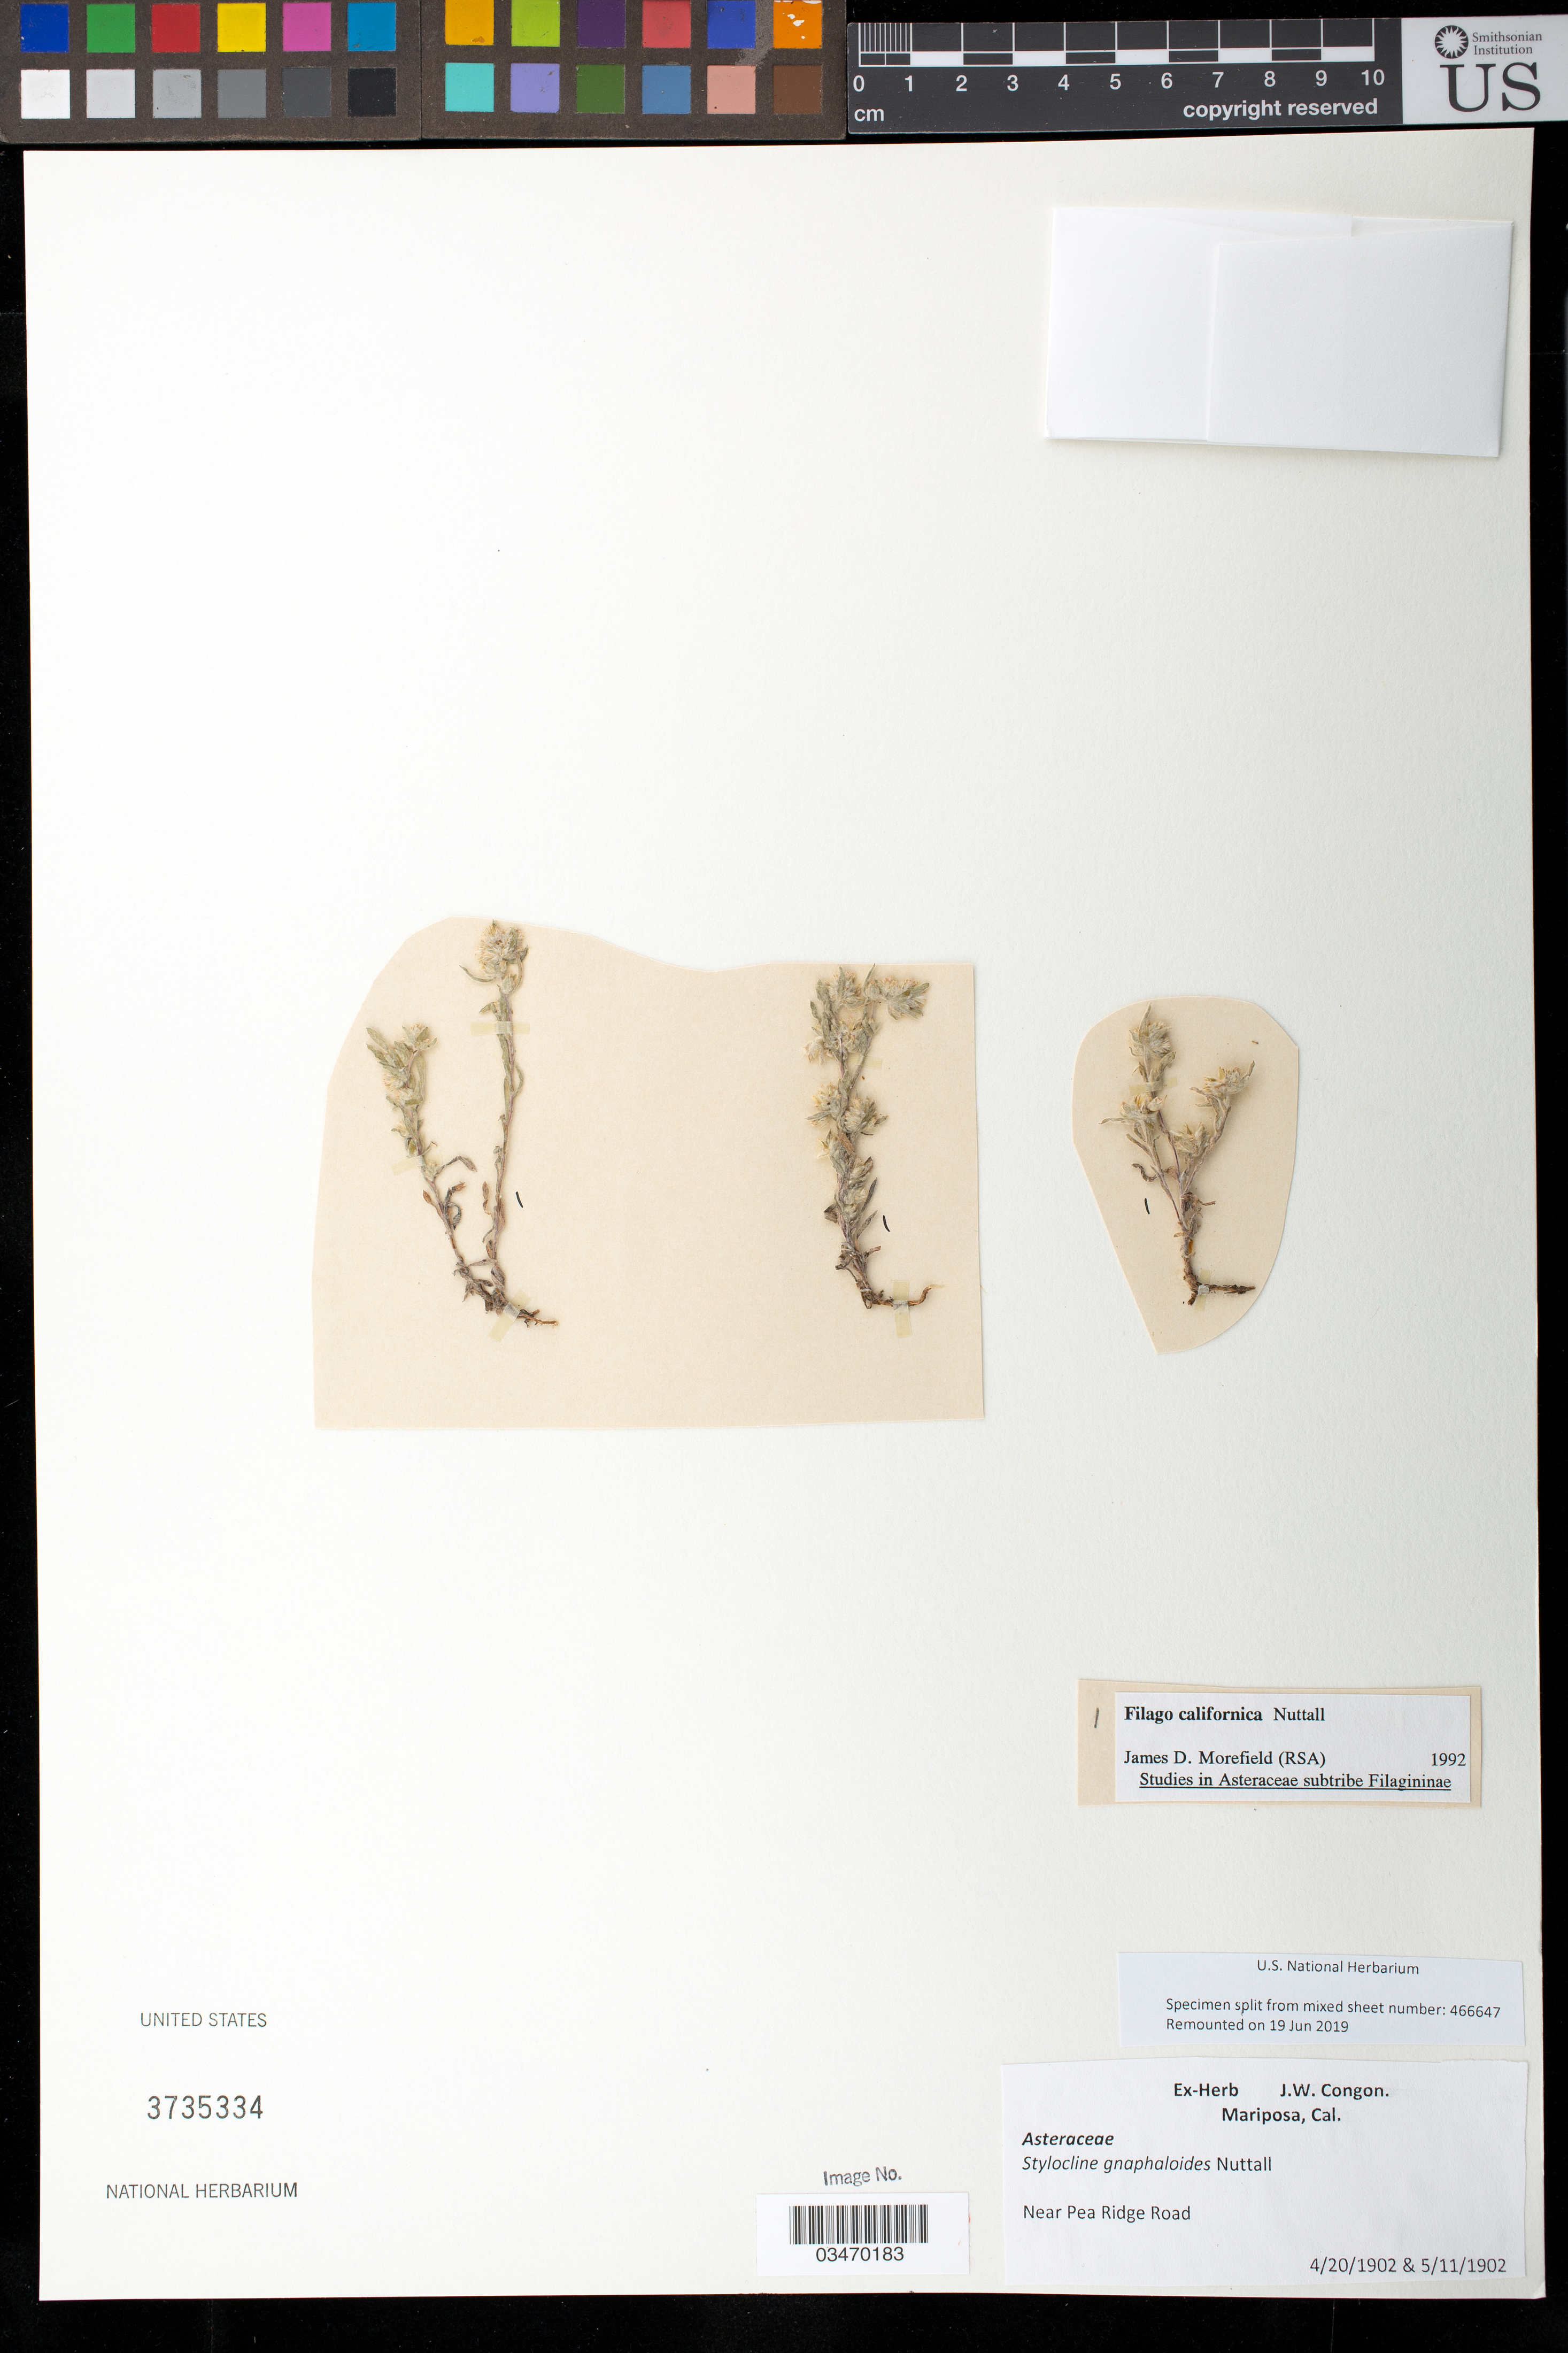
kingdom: Plantae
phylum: Tracheophyta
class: Magnoliopsida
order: Asterales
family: Asteraceae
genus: Filago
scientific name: Filago californica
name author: Nutt.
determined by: Morefield, James D., (RSA), Rancho Santa Ana Botanic Garden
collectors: J. Congon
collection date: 1902-04-20/1902-05-11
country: United States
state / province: California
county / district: Mariposa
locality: Near Pea Ridge Road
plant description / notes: Mixed sheet split from this sheet 466647. Remounted on 19 Jun 2019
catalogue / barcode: US 3735334